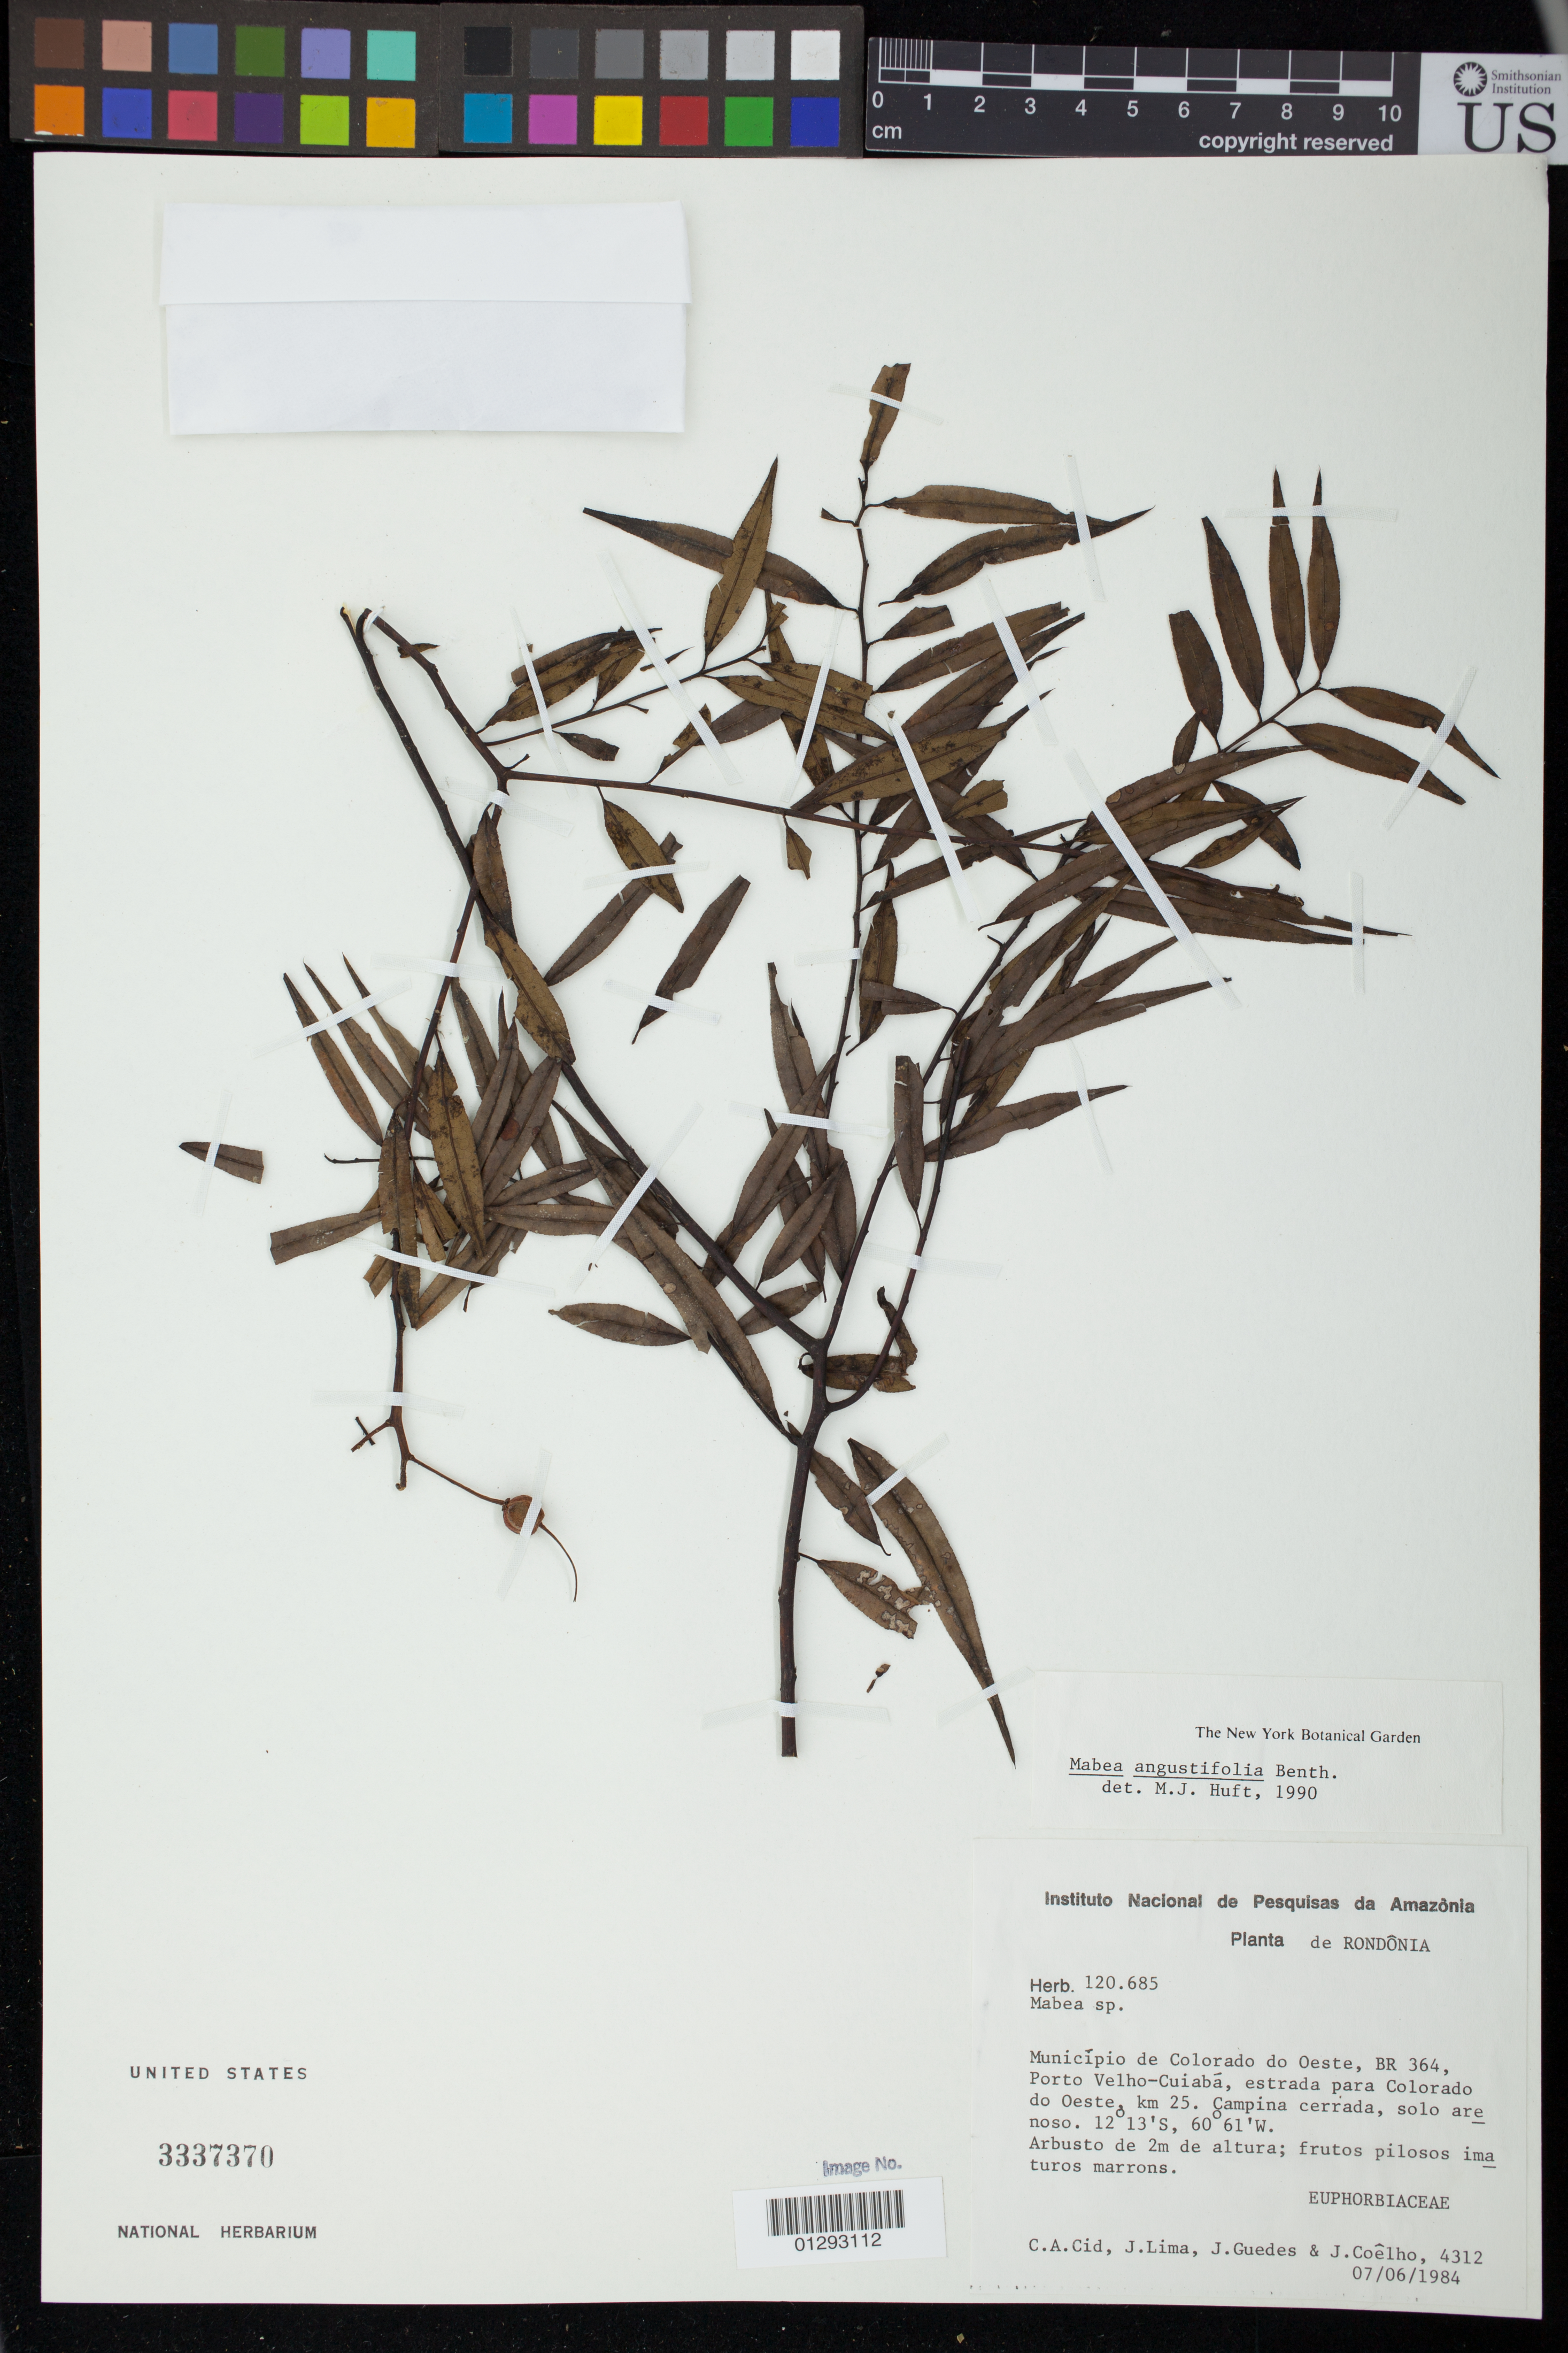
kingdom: Plantae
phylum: Tracheophyta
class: Magnoliopsida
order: Malpighiales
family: Euphorbiaceae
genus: Mabea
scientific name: Mabea angustifolia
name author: Spruce ex Benth.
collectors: C. A. Cid Ferreira, L. Lima, J. Guedes & J. Coelho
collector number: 4312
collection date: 1984-06-07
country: Brazil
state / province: Rondonia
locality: Município de Colorado do Oeste, BR 364, Porto Velho-Cuiaba, estrada para Colorado do Oeste, km 25. Campina cerrada solo are noso.